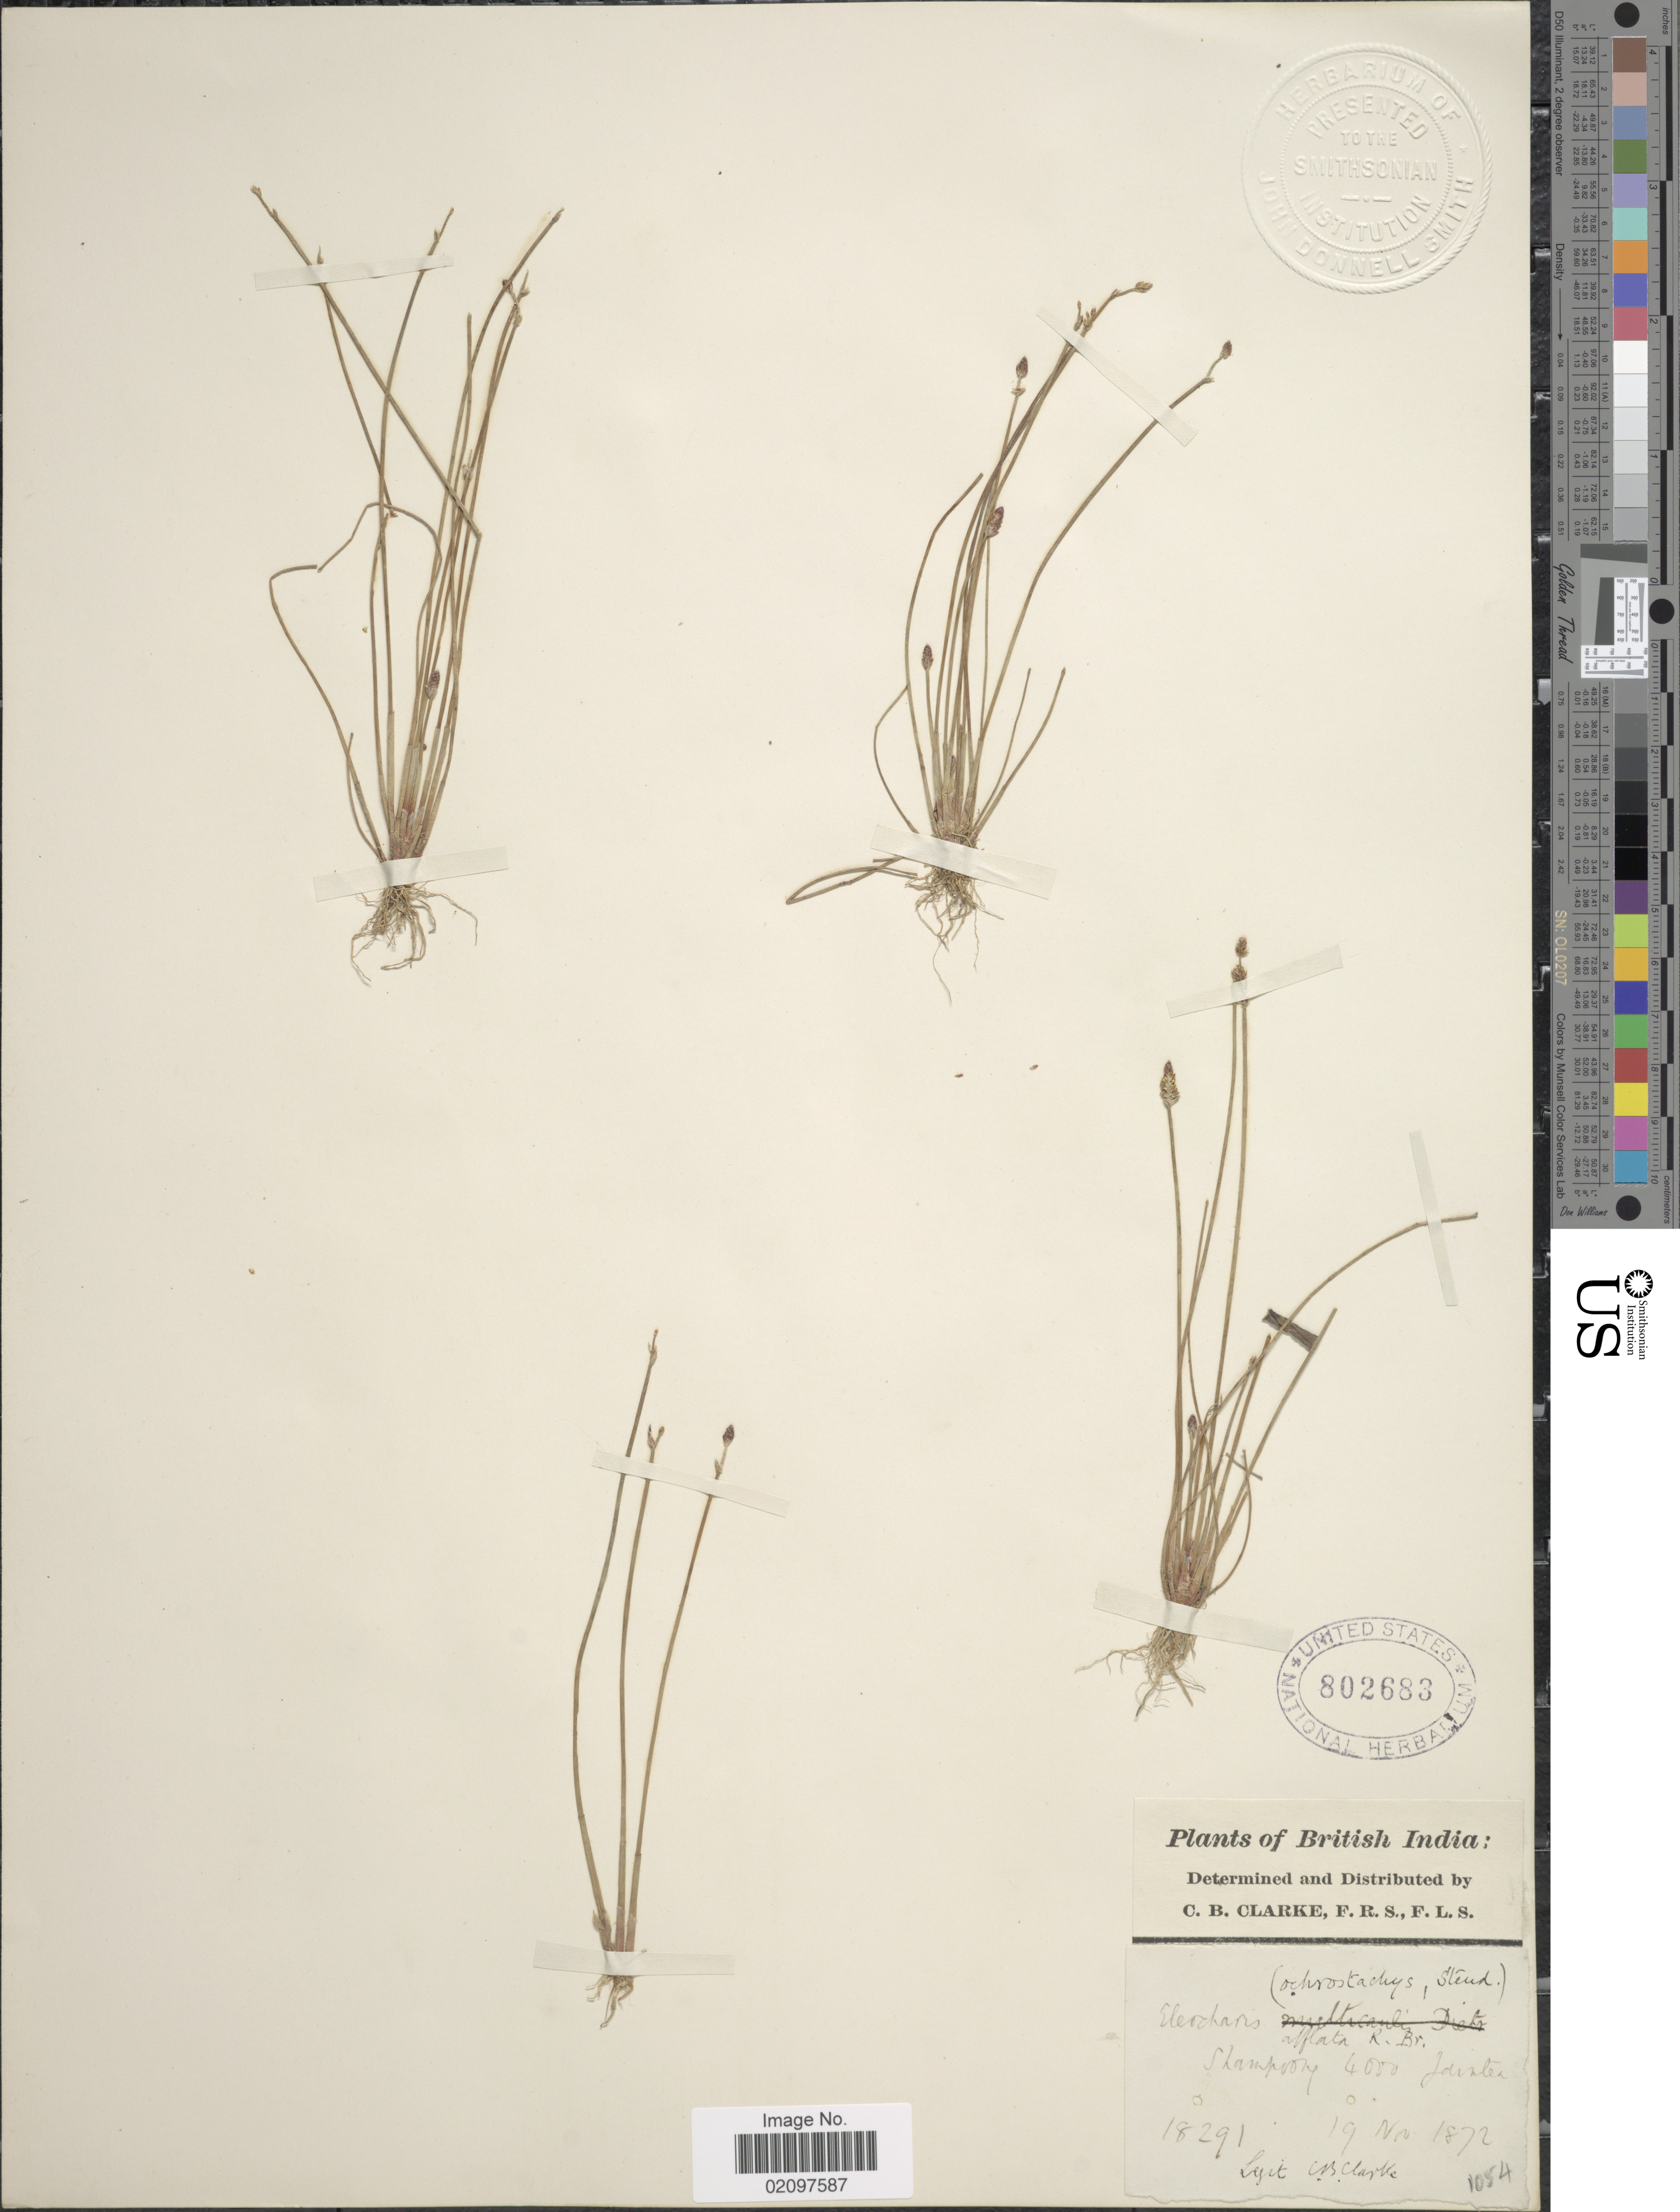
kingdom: Plantae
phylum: Tracheophyta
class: Liliopsida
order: Poales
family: Cyperaceae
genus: Eleocharis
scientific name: Eleocharis congesta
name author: D. Don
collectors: C. B. Clarke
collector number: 18291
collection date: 1872-11-19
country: India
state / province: Meghalaya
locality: British India, Shampoong, Jaintea.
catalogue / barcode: US 802683